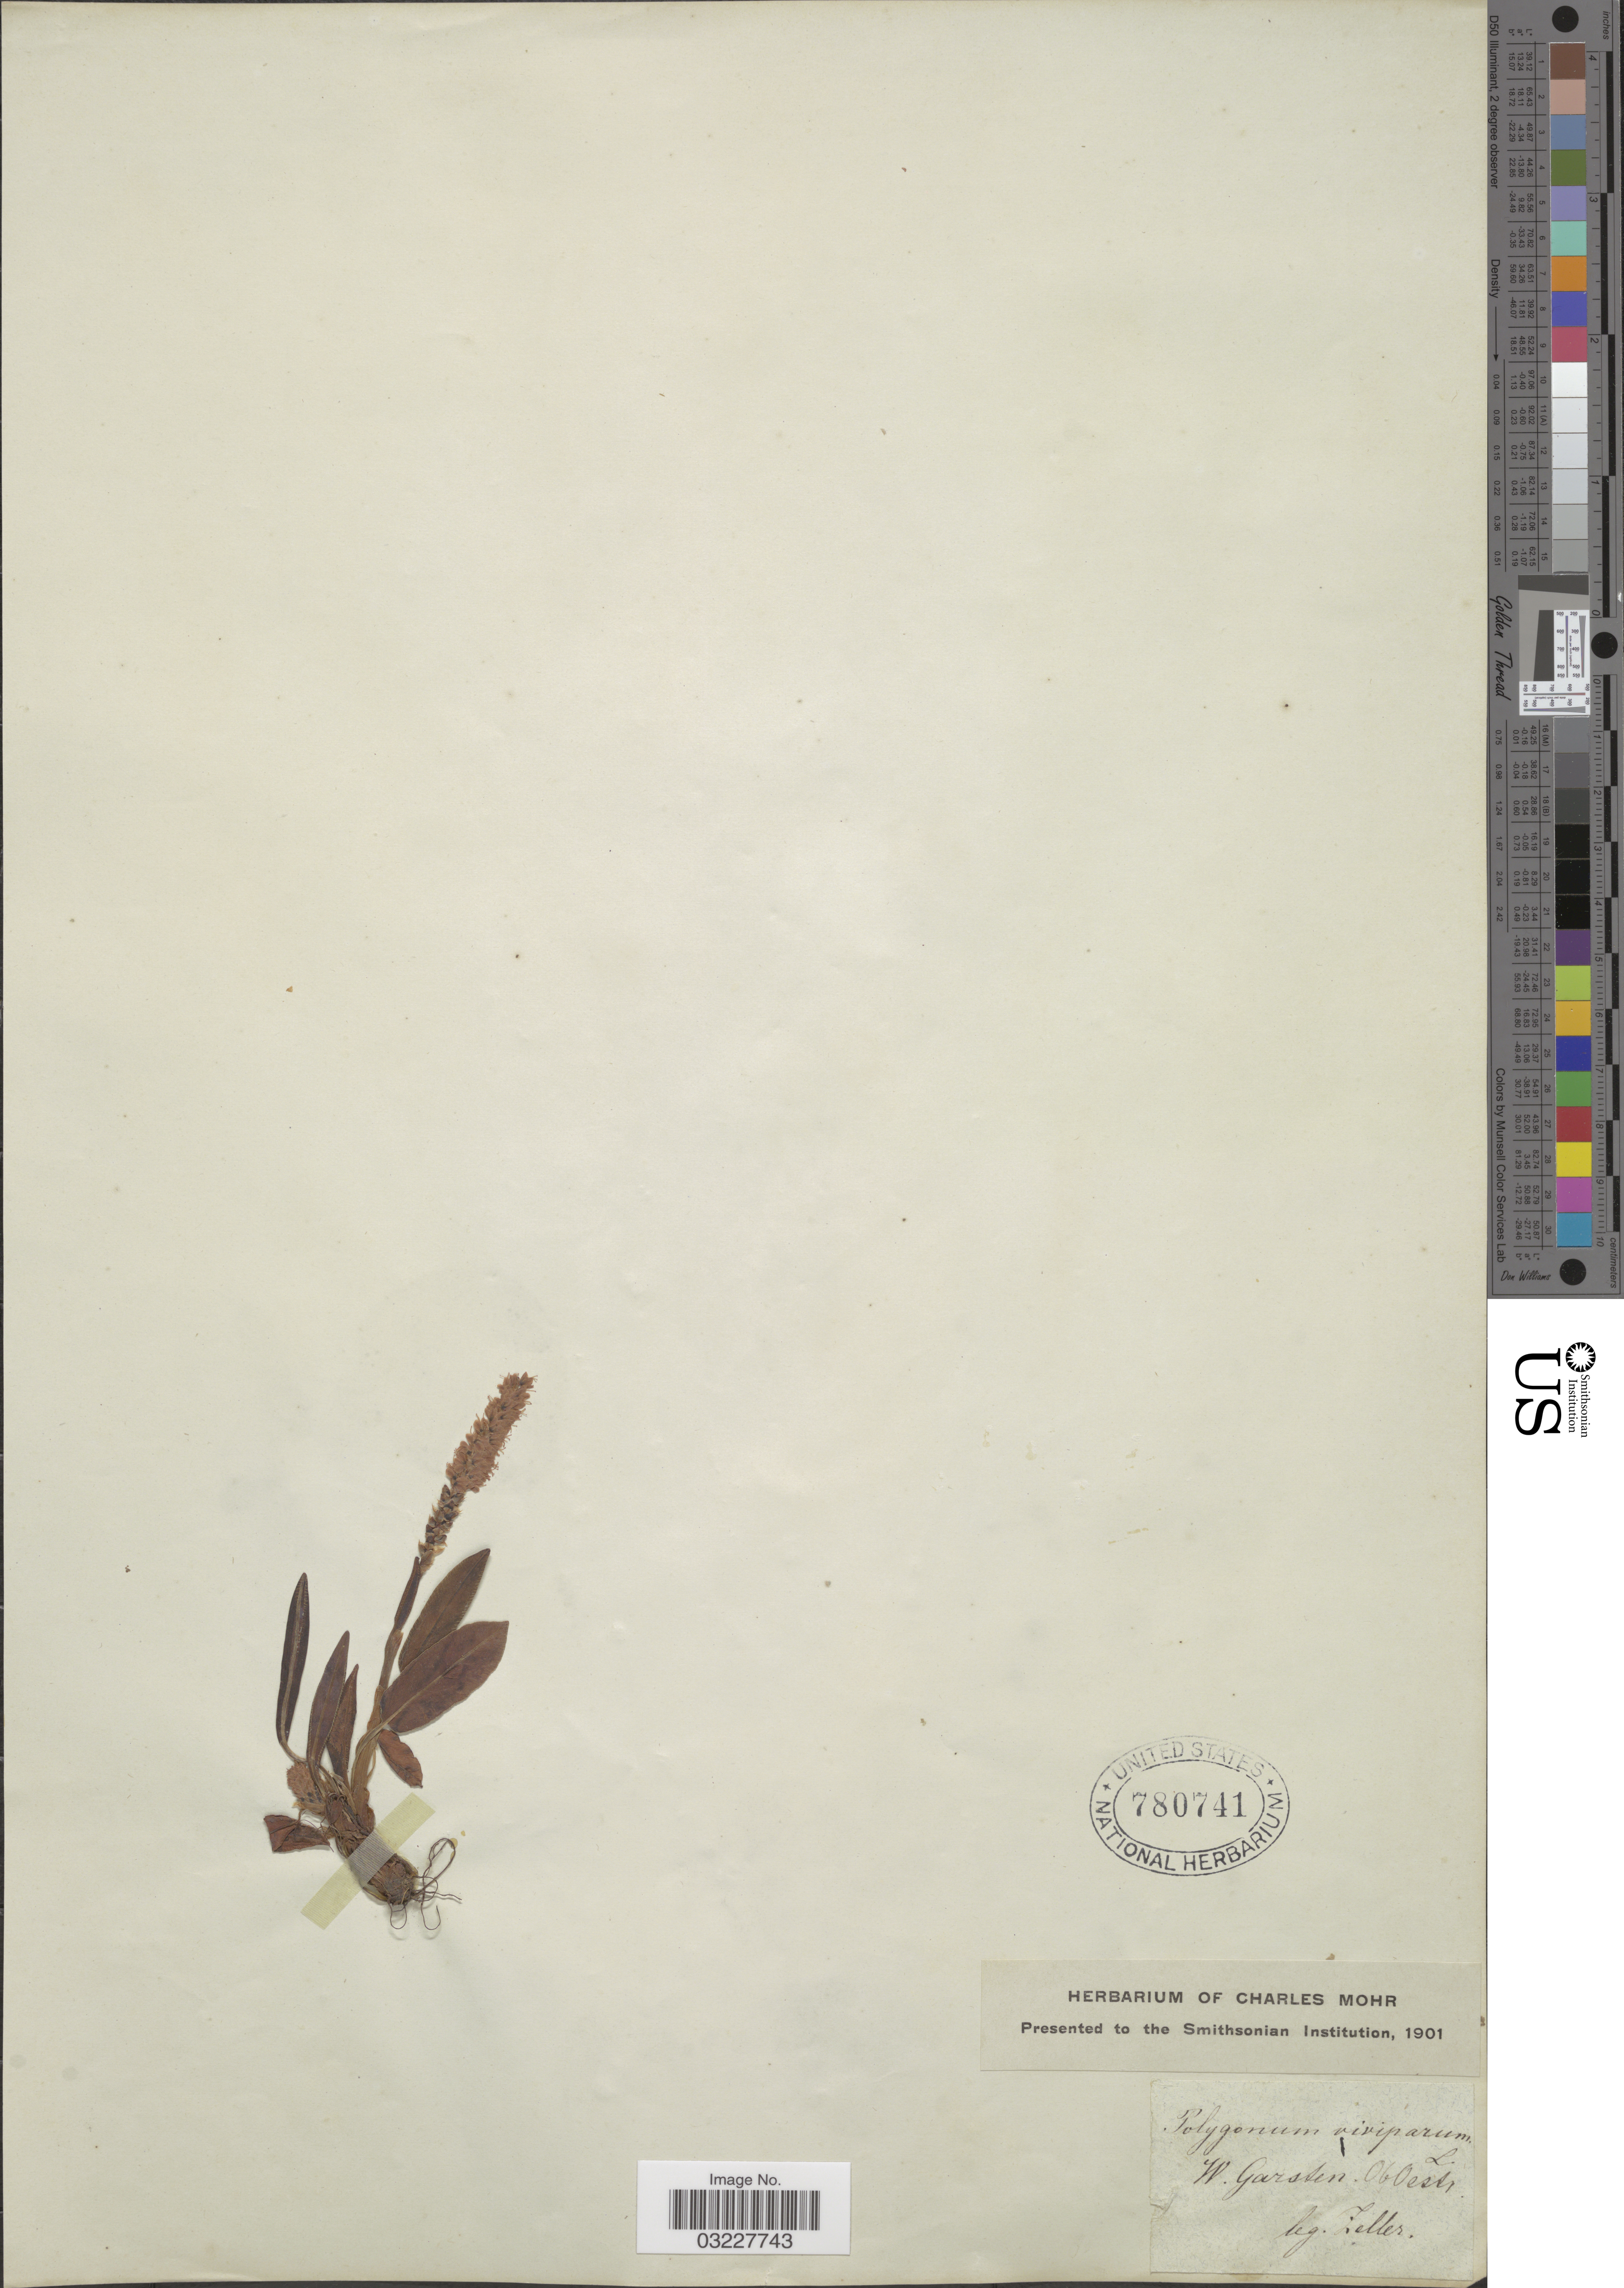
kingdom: Plantae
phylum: Tracheophyta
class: Magnoliopsida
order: Caryophyllales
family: Polygonaceae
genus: Bistorta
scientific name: Bistorta vivipara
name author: (L.) Delarbre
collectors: Zeller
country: Austria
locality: W. Garsten. Ob Oestr.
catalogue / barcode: US 780741